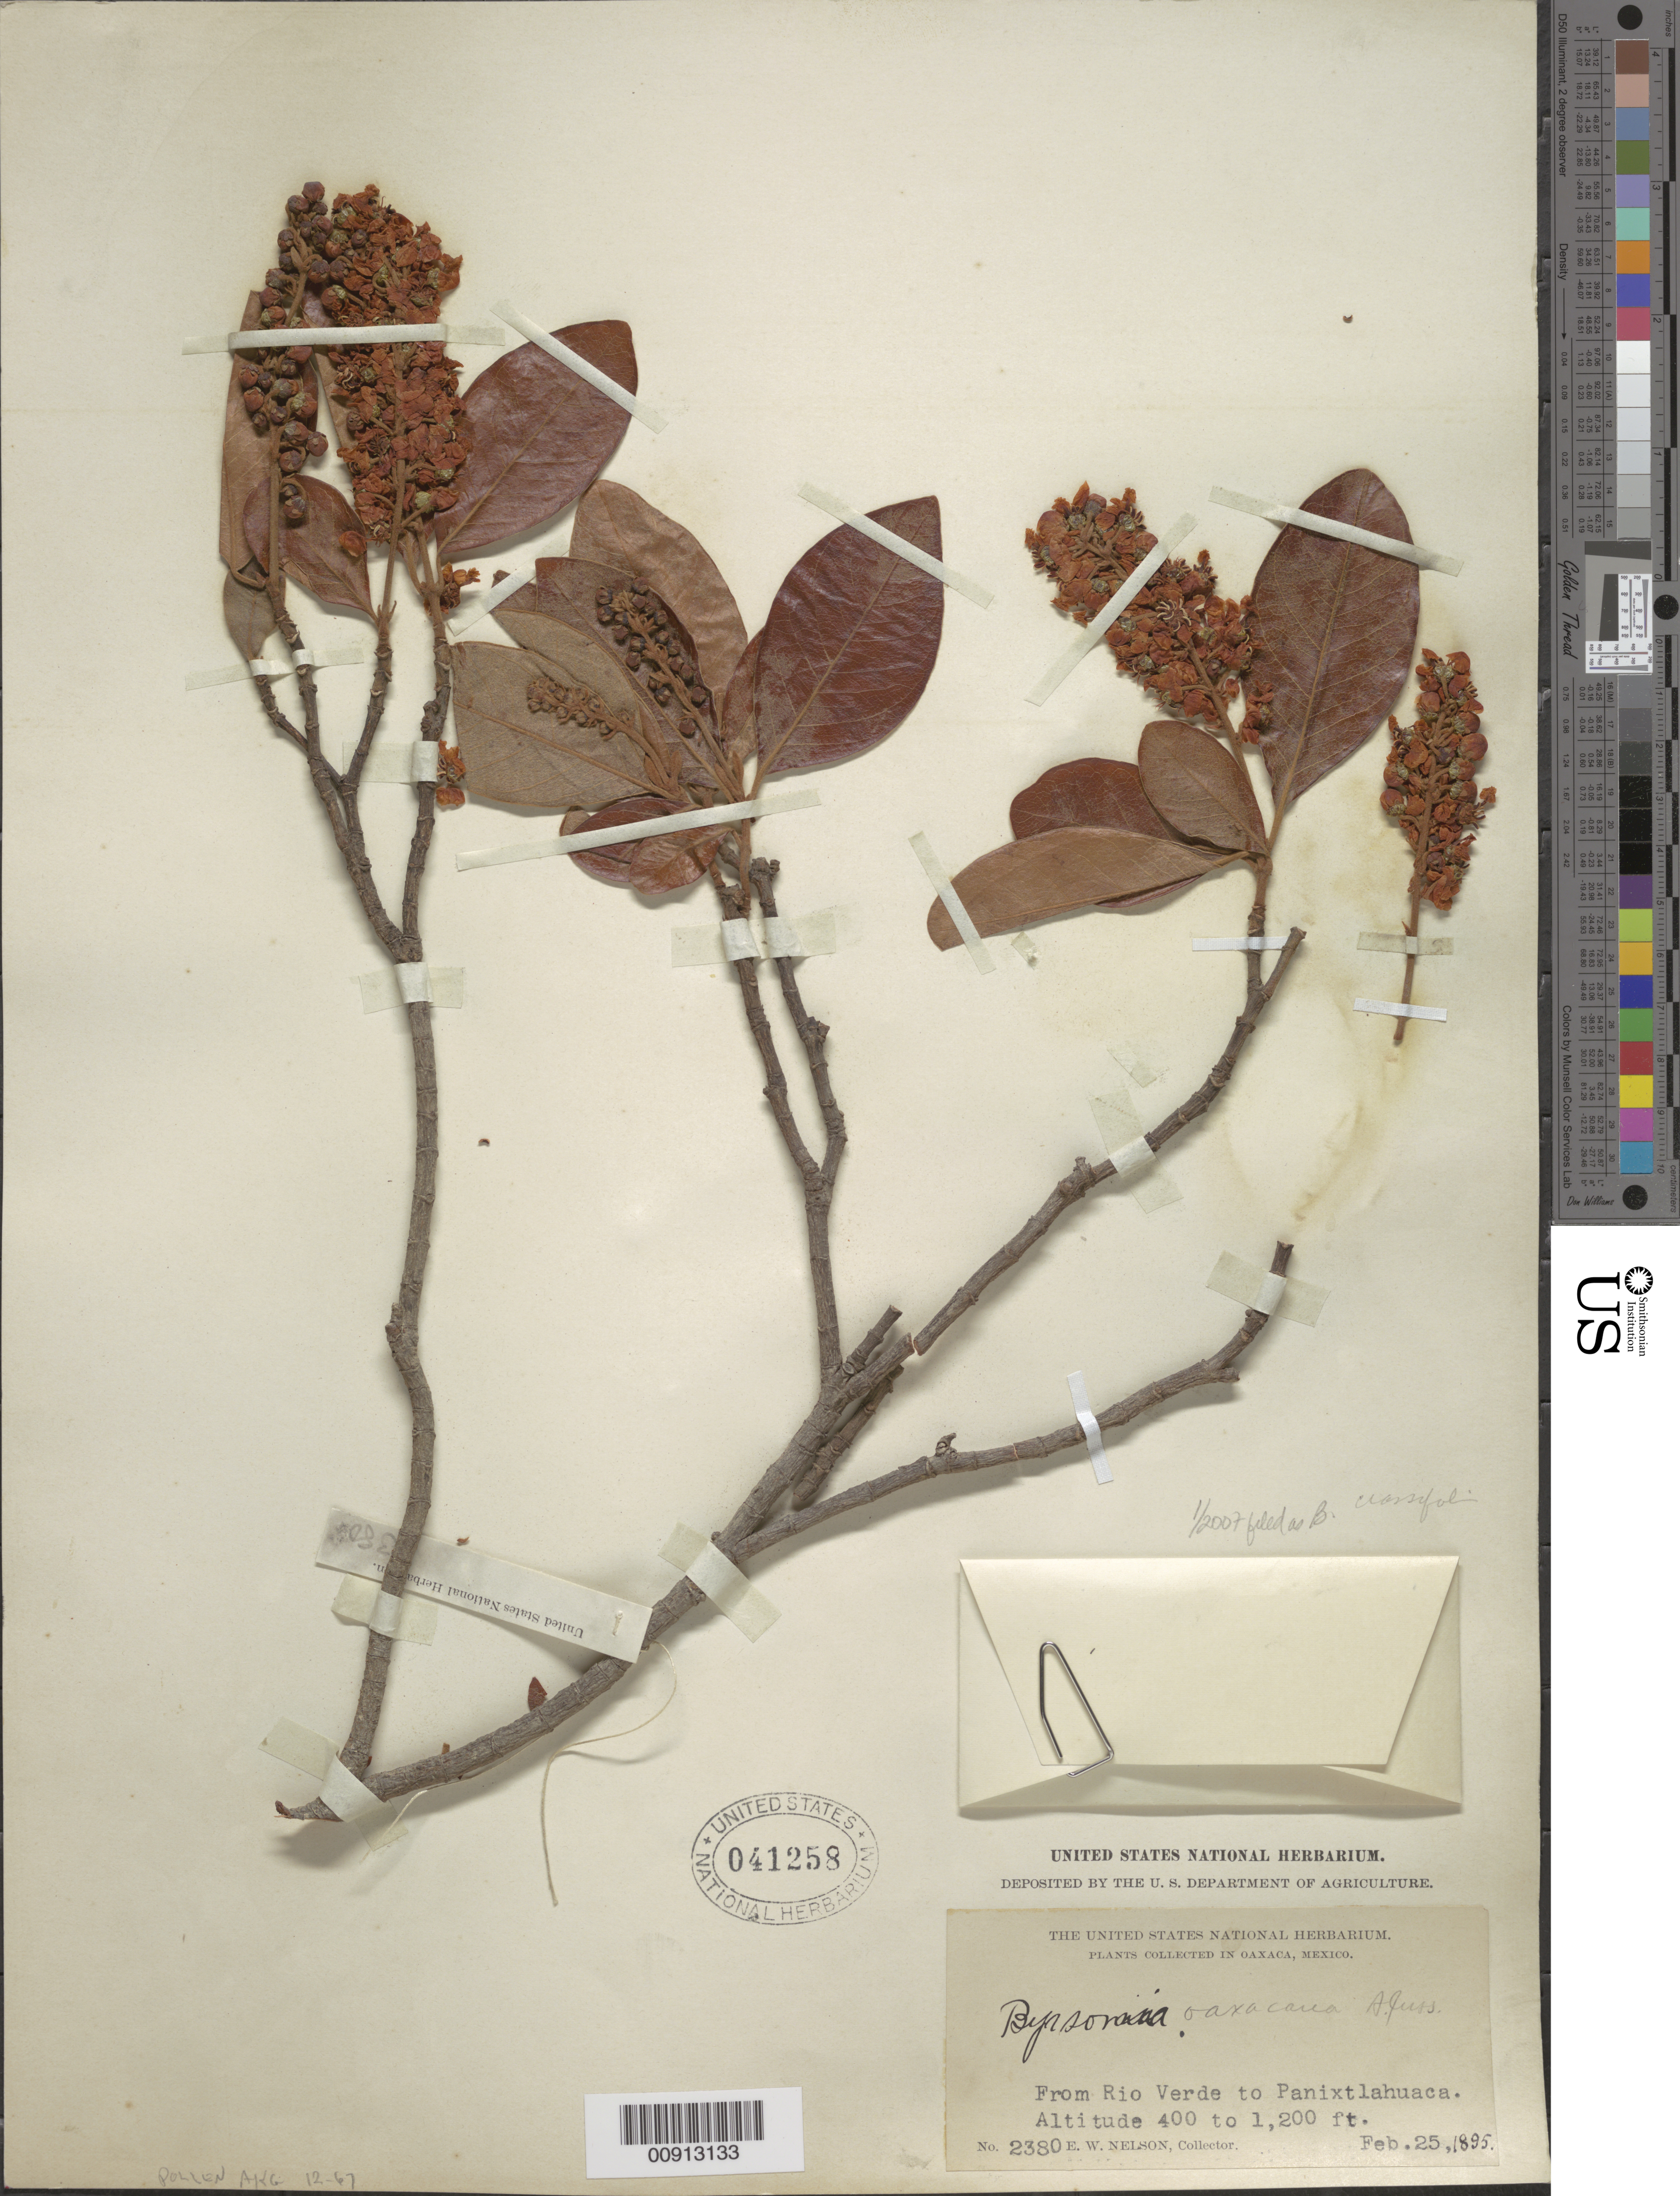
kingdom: Plantae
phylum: Tracheophyta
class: Magnoliopsida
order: Malpighiales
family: Malpighiaceae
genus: Byrsonima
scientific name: Byrsonima crassifolia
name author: (L.) Kunth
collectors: E. W. Nelson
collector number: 2380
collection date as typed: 25 Feb 1895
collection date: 1895-02-25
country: Mexico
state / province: Oaxaca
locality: From Río Verde to Panixtlahuaca.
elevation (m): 122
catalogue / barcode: US 41258